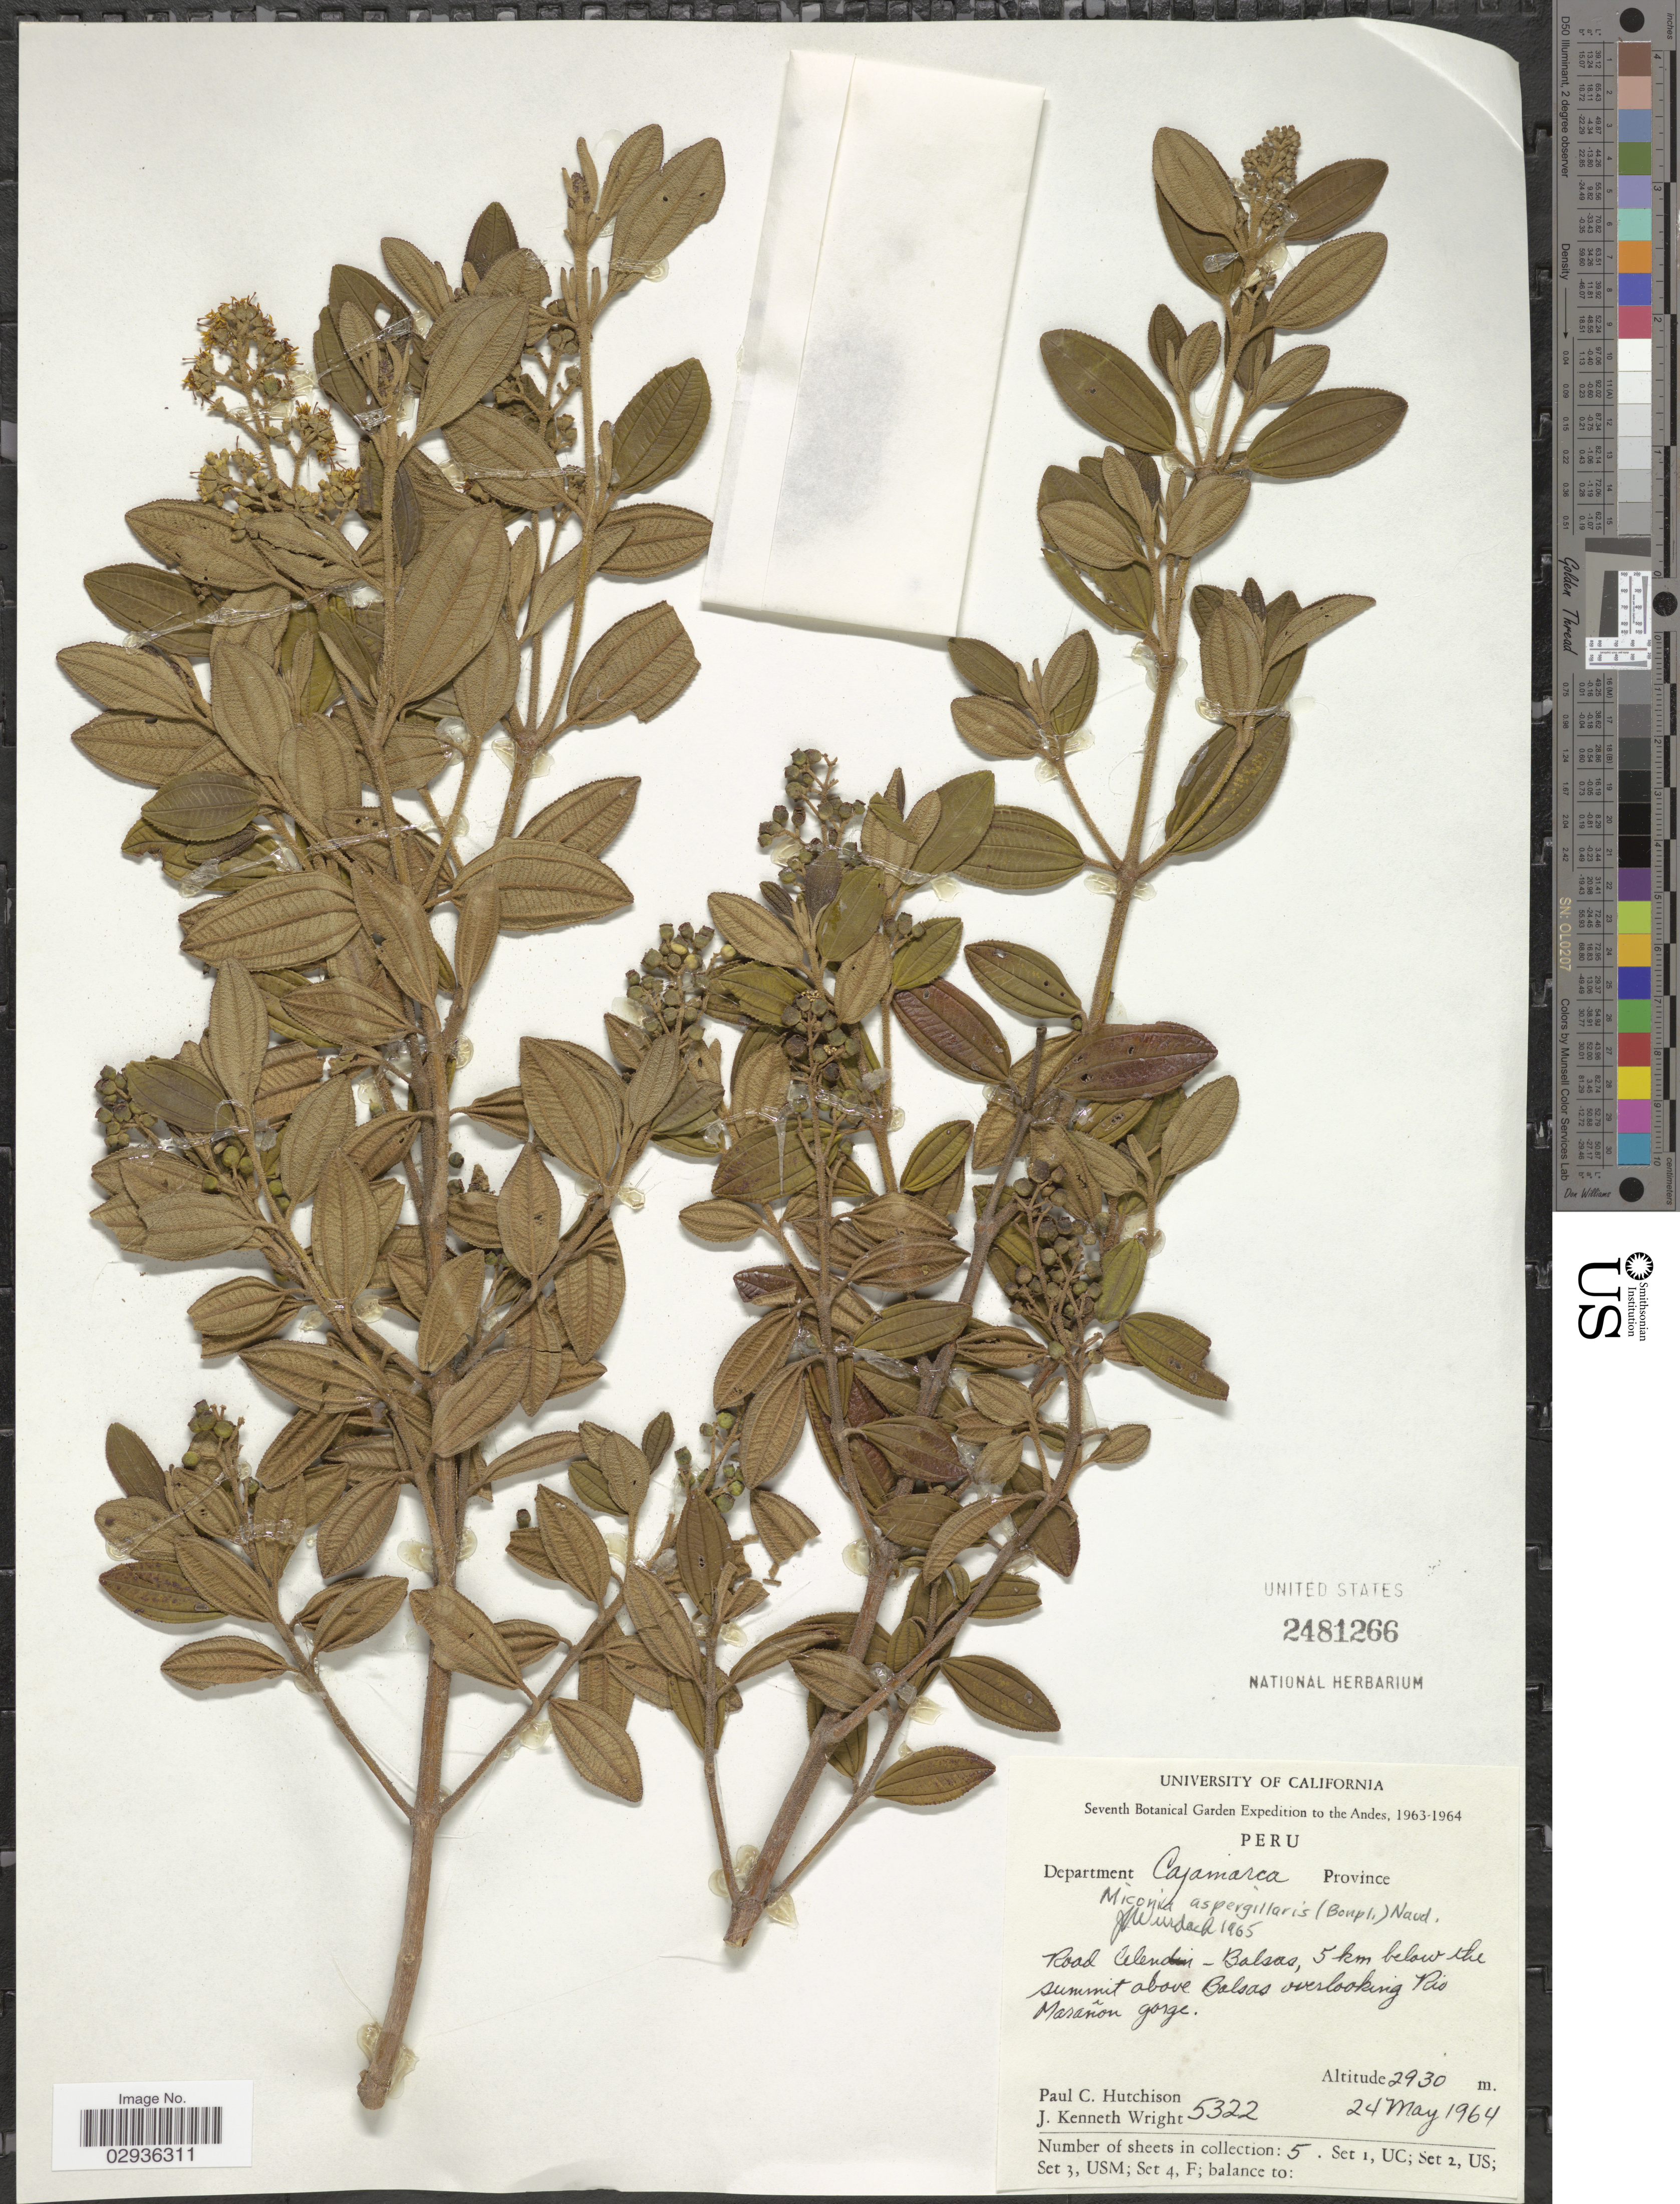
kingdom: Plantae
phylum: Tracheophyta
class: Magnoliopsida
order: Myrtales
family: Melastomataceae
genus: Miconia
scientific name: Miconia aspergillaris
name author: (Bonpl.) Naudin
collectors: P. C. Hutchison & J. K. Wright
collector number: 5322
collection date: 1964-05-24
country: Peru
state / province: Cajamarca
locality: Department Cajamarca. Road Celendin-Blasas, 5 km below the summit above Balsas overlooking Rio Marañon gorge.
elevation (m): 2930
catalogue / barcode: US 2481266